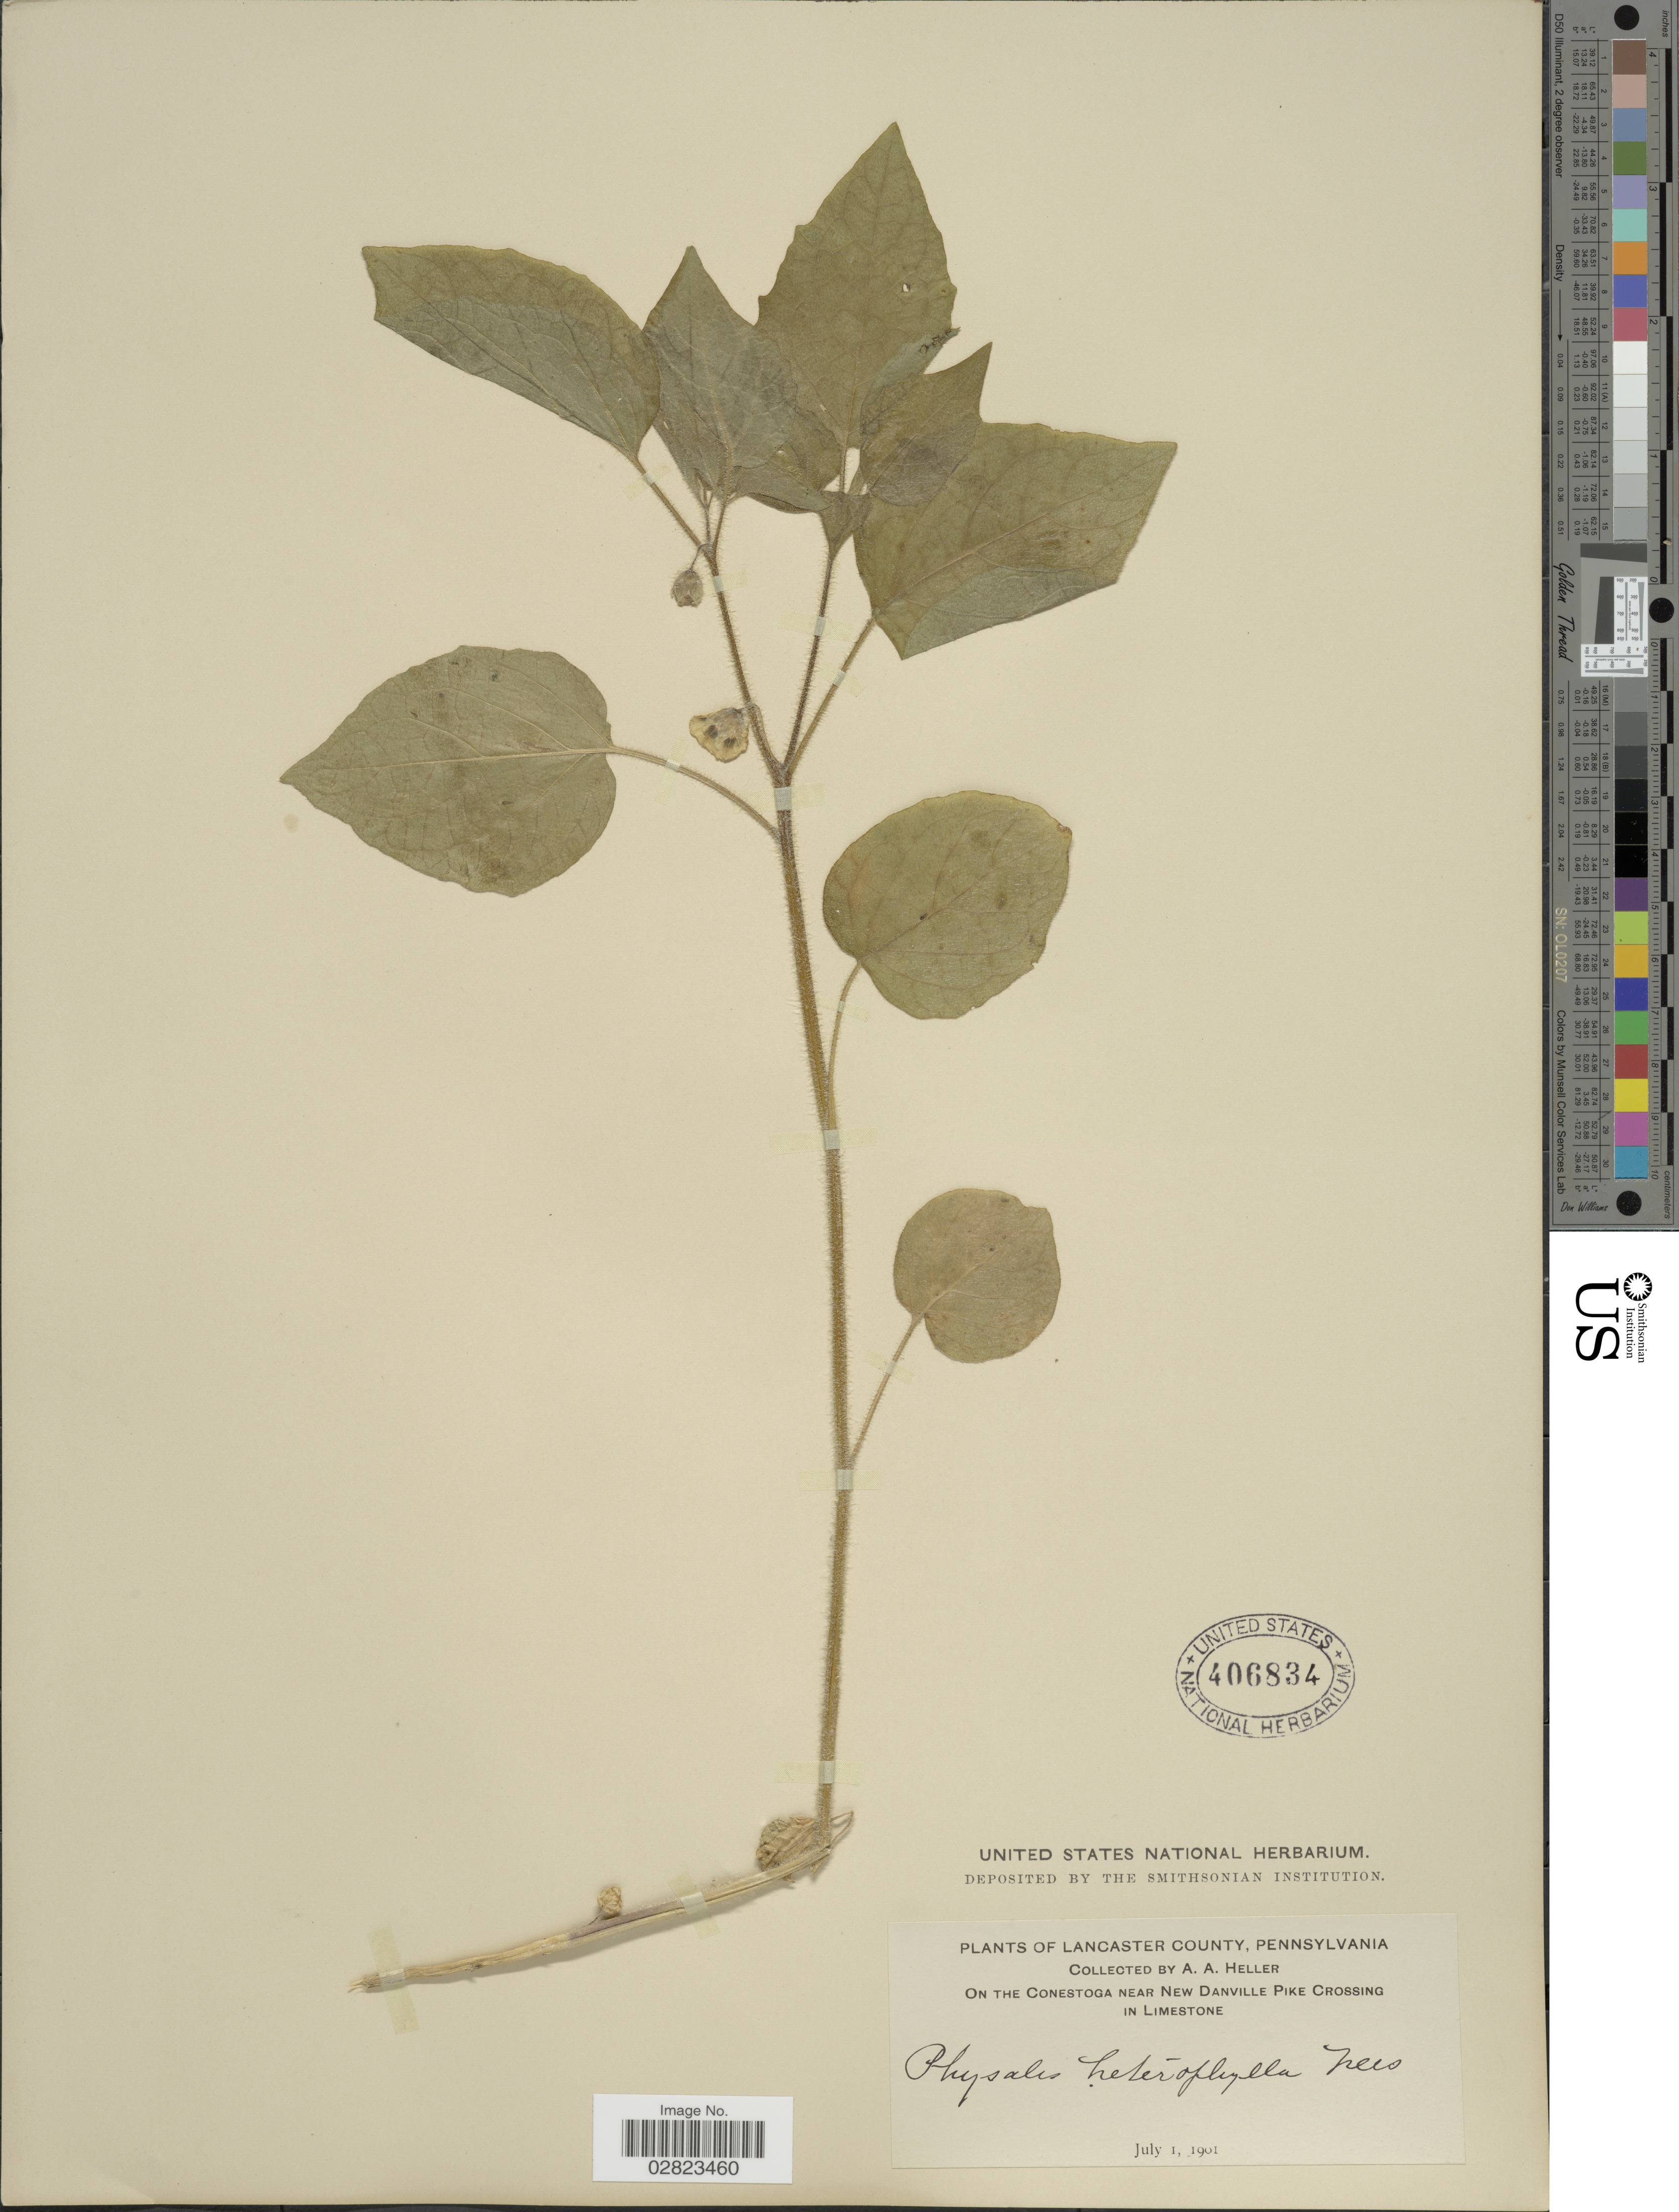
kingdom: Plantae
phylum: Tracheophyta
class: Magnoliopsida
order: Solanales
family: Solanaceae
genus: Physalis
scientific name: Physalis heterophylla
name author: Nees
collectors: A. A. Heller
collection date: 1901-07-01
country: United States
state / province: Pennsylvania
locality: Lancaster County. On the Conestoga near New Danville Pike Crossing in Limestone.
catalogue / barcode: US 406834